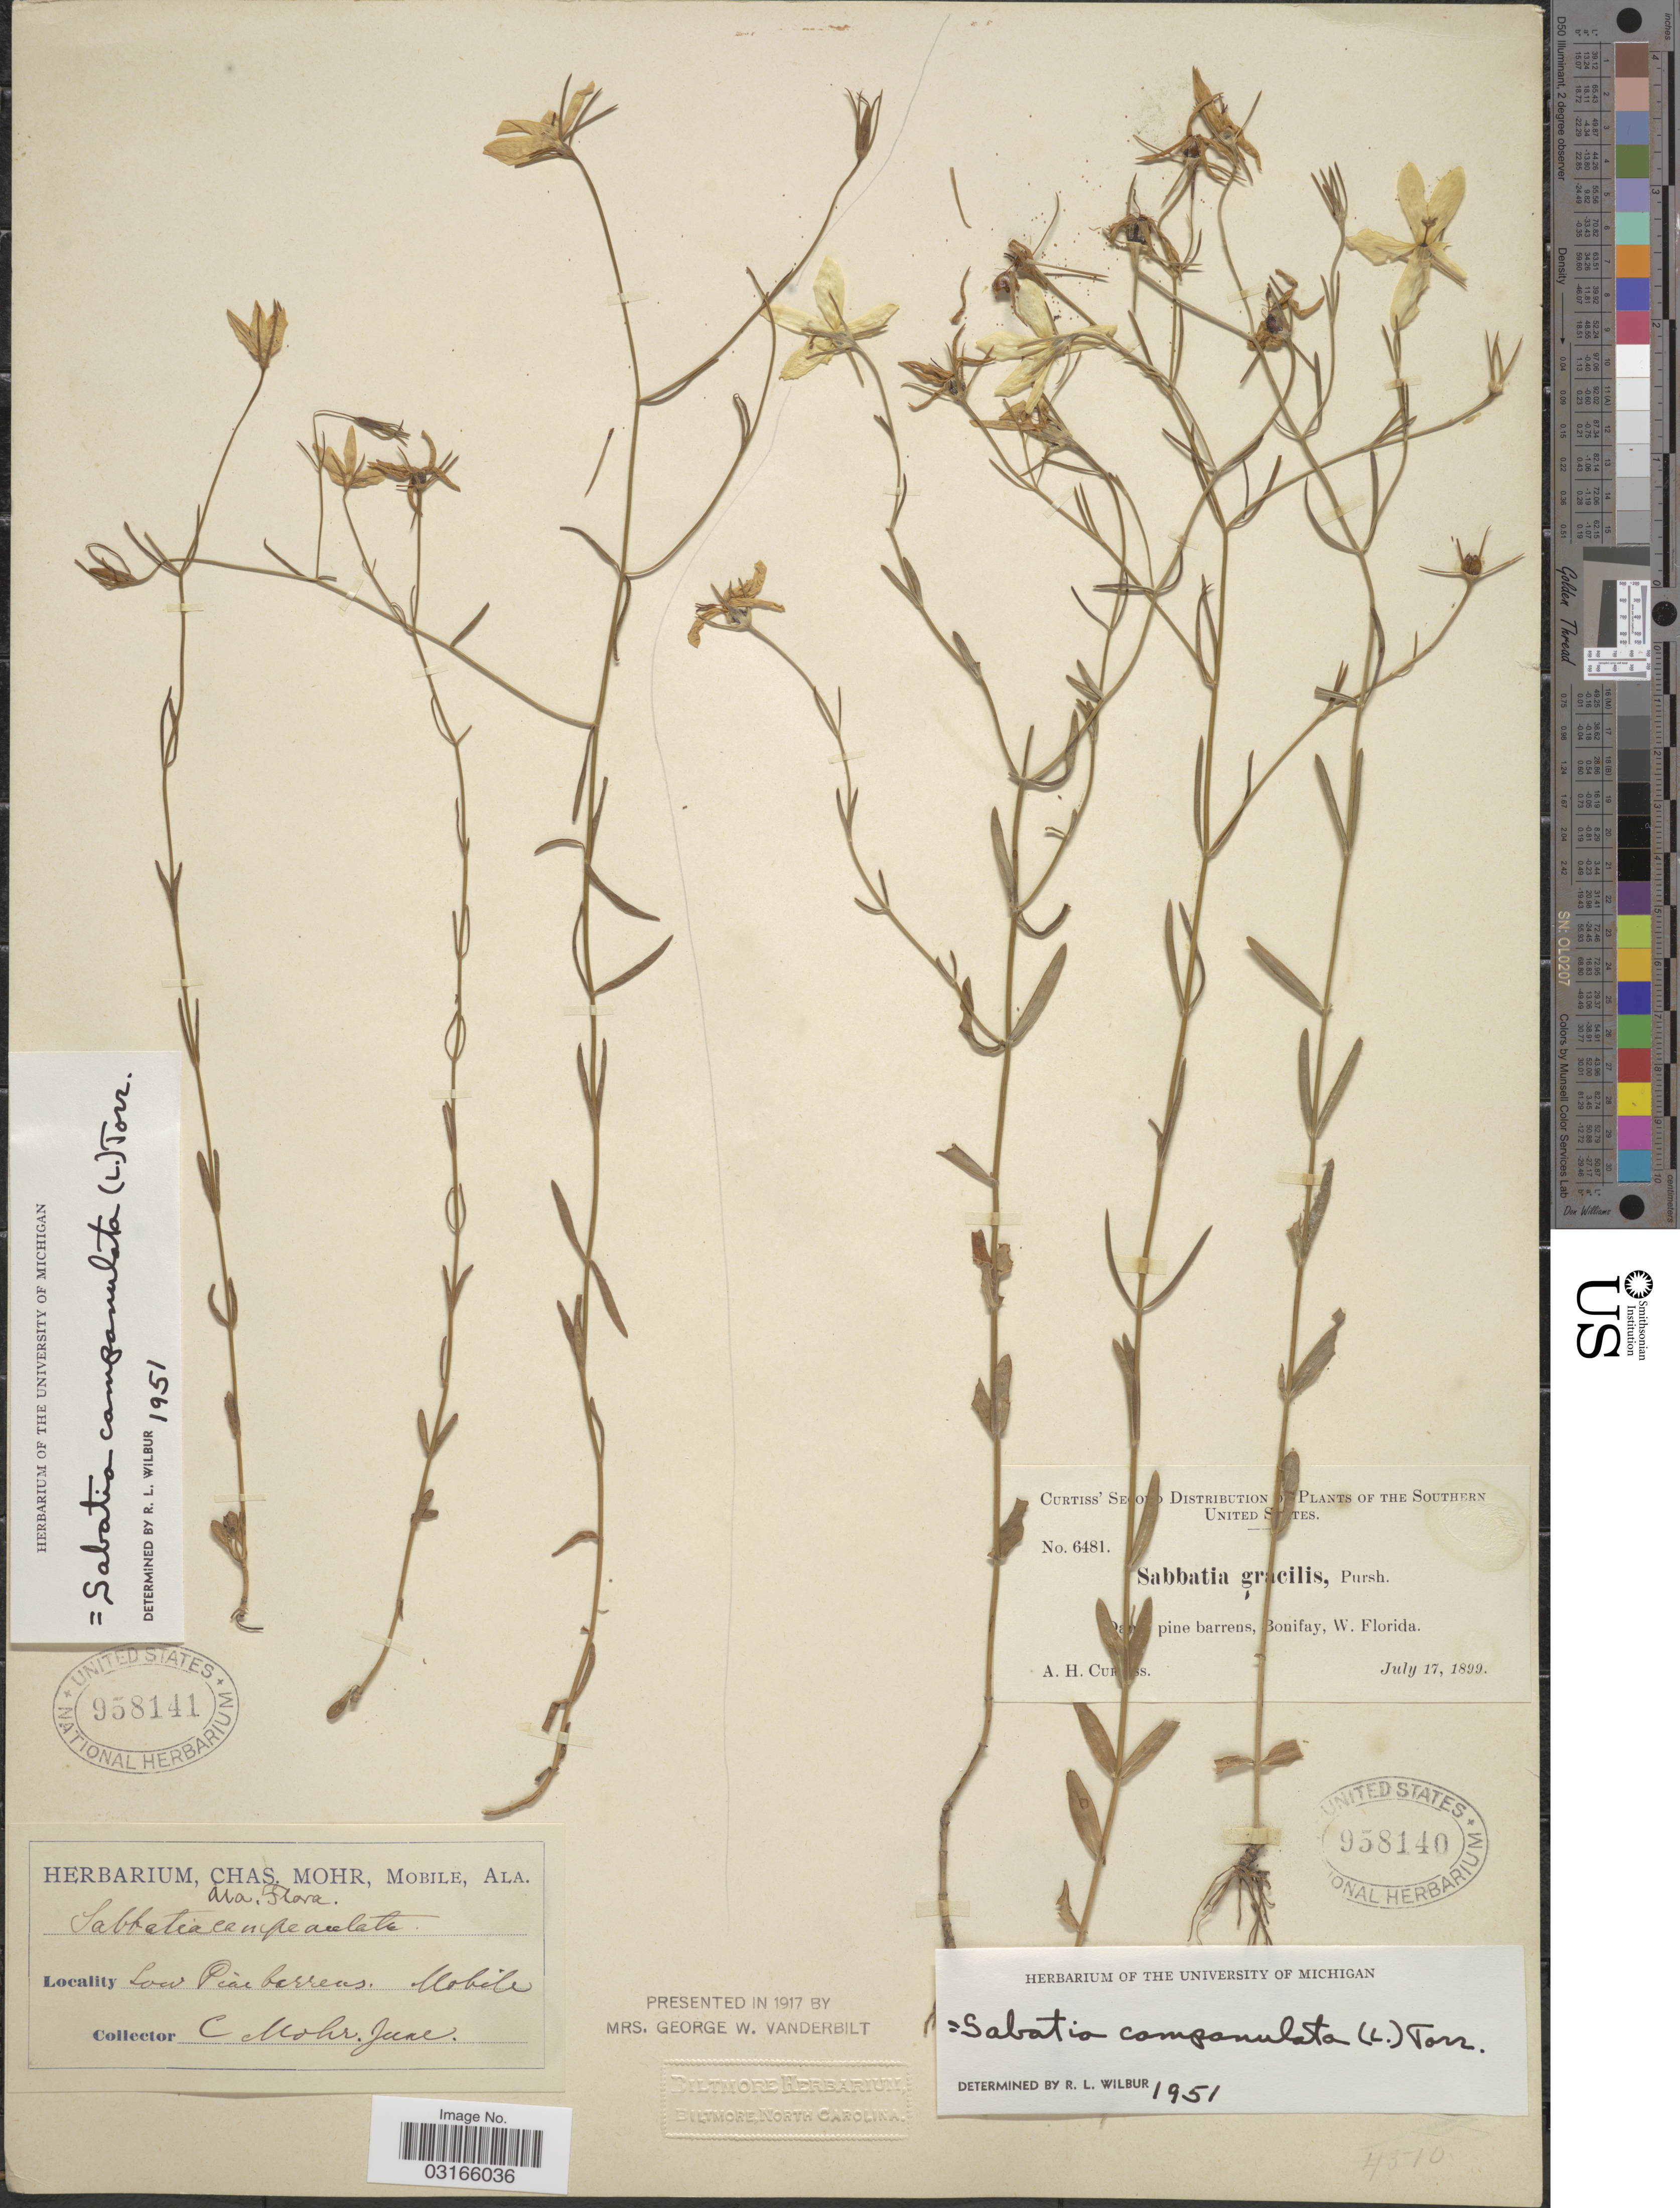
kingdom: Plantae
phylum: Tracheophyta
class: Magnoliopsida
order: Gentianales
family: Gentianaceae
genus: Sabatia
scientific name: Sabatia campanulata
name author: (L.) Torr.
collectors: C. T. Mohr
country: United States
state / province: Alabama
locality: Low Pine barrens, Mobile.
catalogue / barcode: US 958141